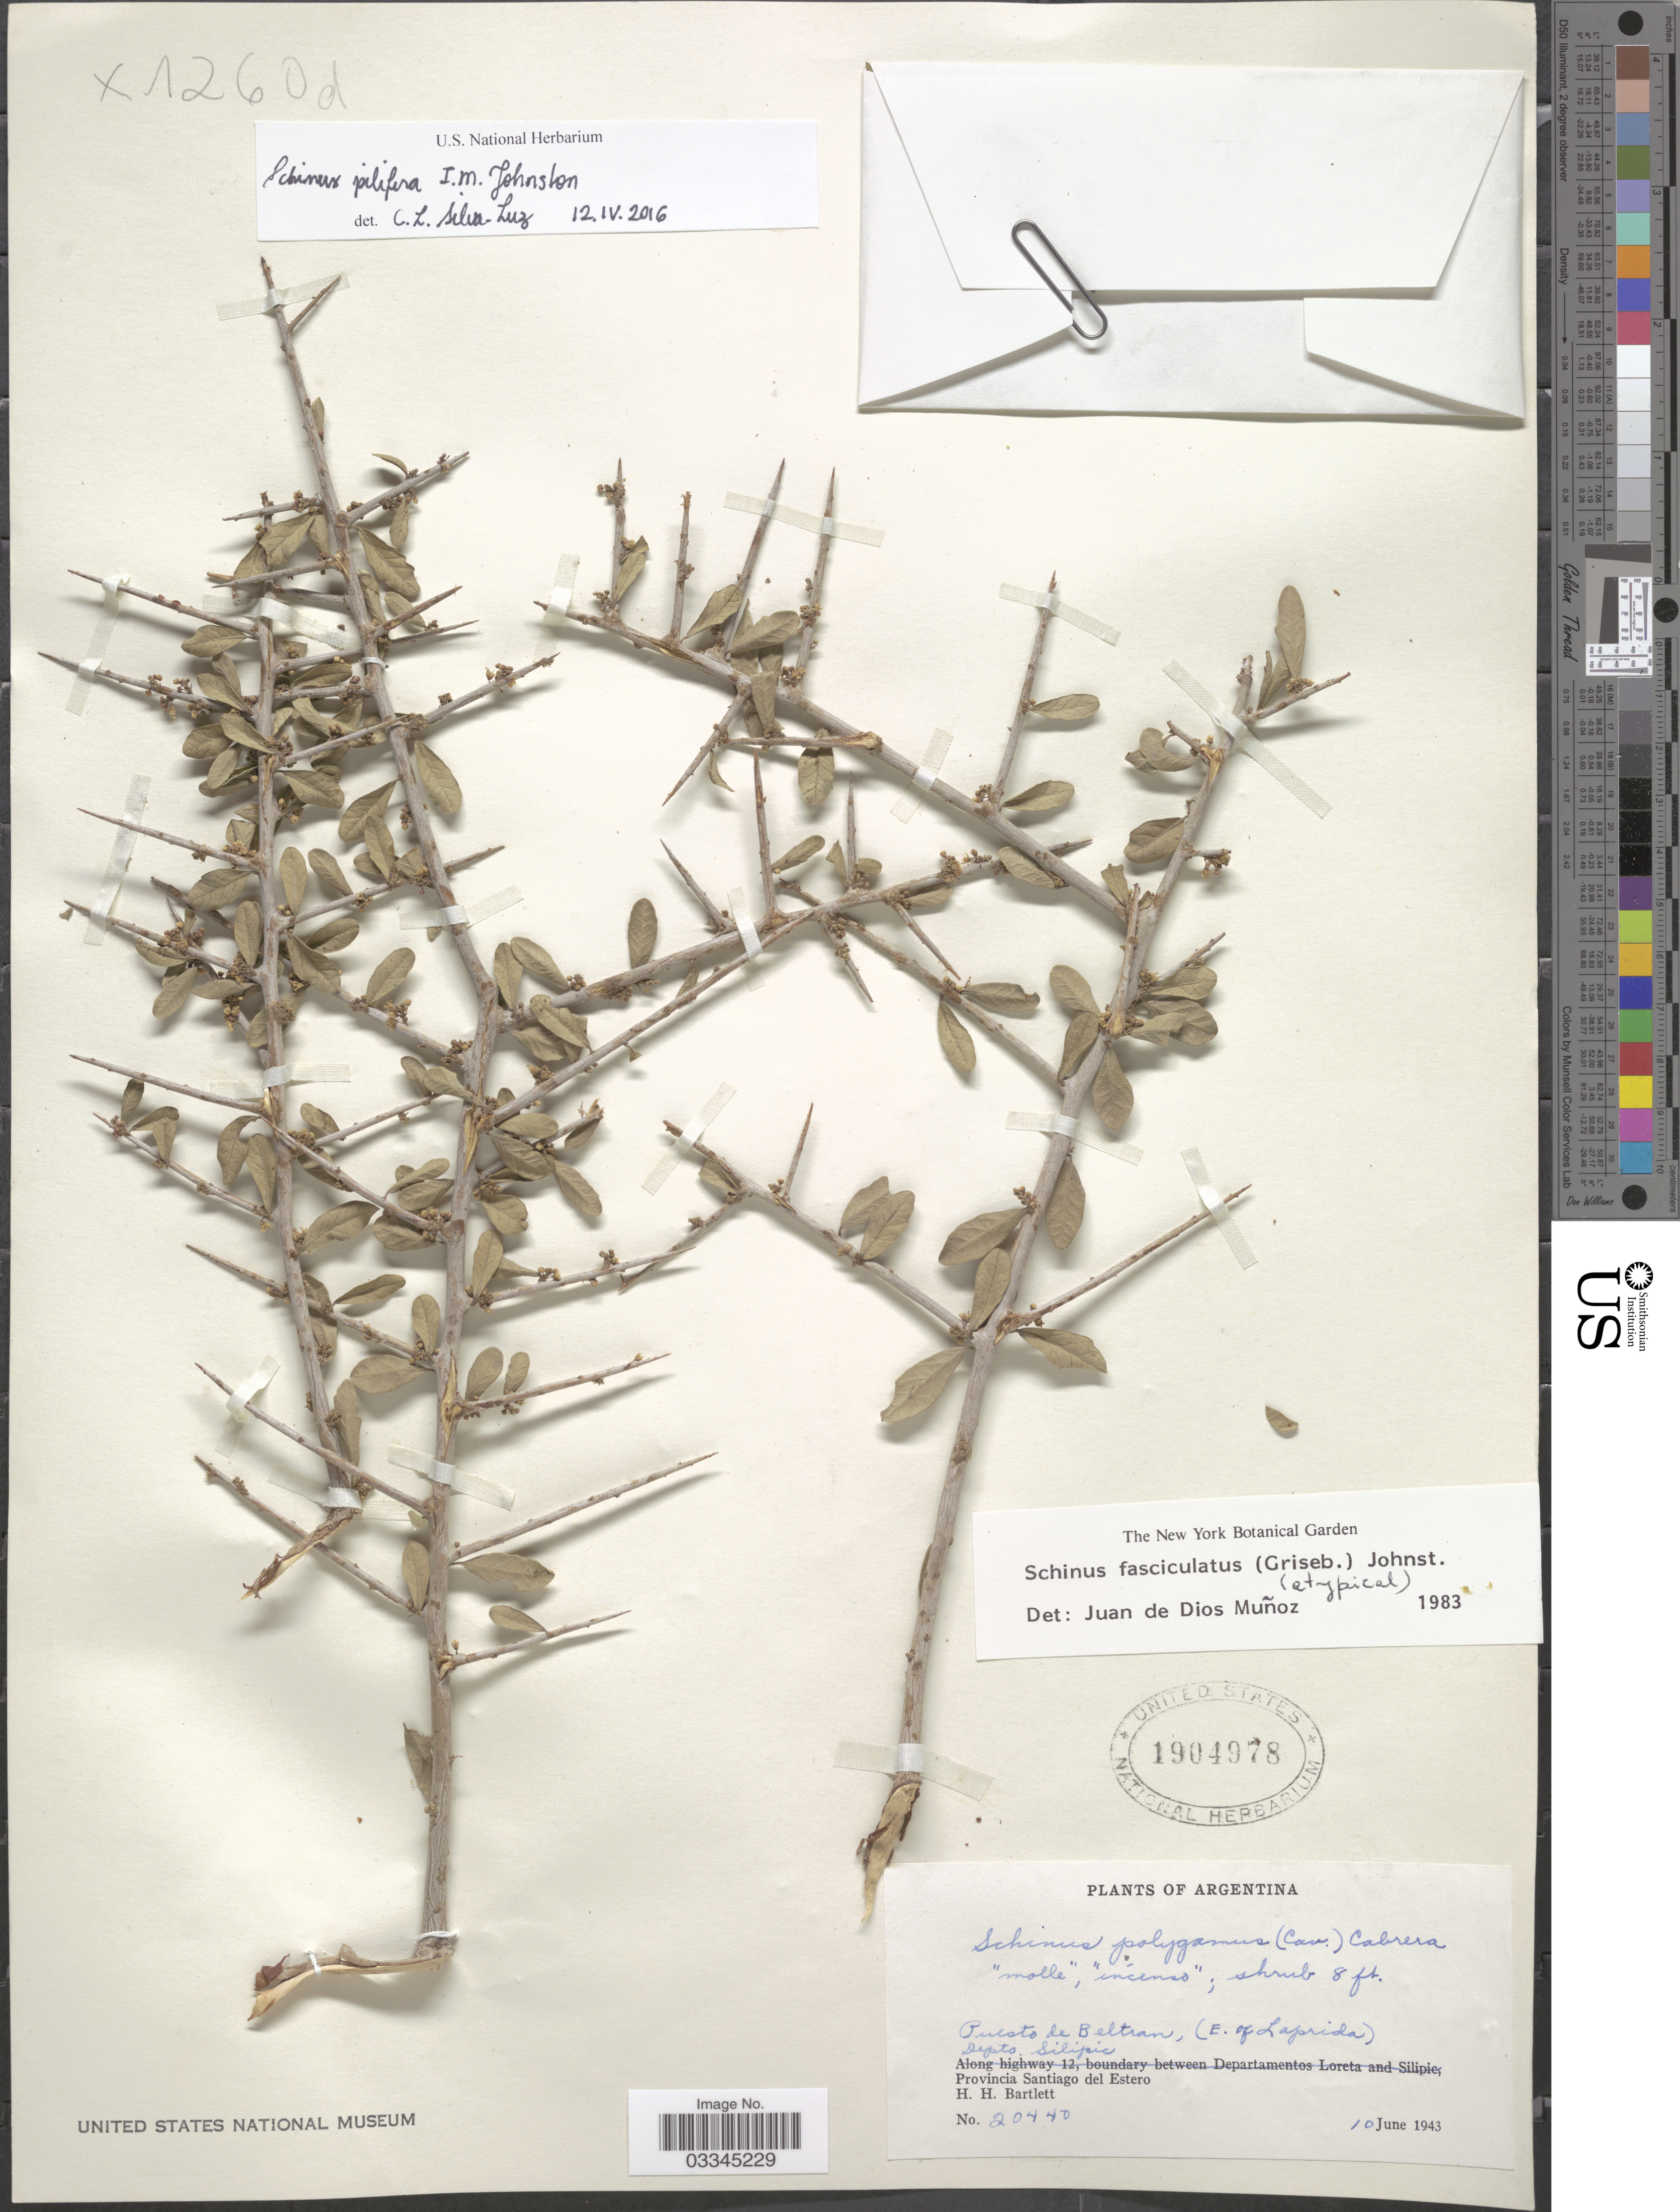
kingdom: Plantae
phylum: Tracheophyta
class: Magnoliopsida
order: Sapindales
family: Anacardiaceae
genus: Schinus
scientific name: Schinus pilifera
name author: I.M. Johnst.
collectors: H. H. Bartlett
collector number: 20440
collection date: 1943-06-10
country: Argentina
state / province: Santiago del Estero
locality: Puesto de Beltran, (E. of Laprida), Depto. Silipic.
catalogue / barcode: US 1904978